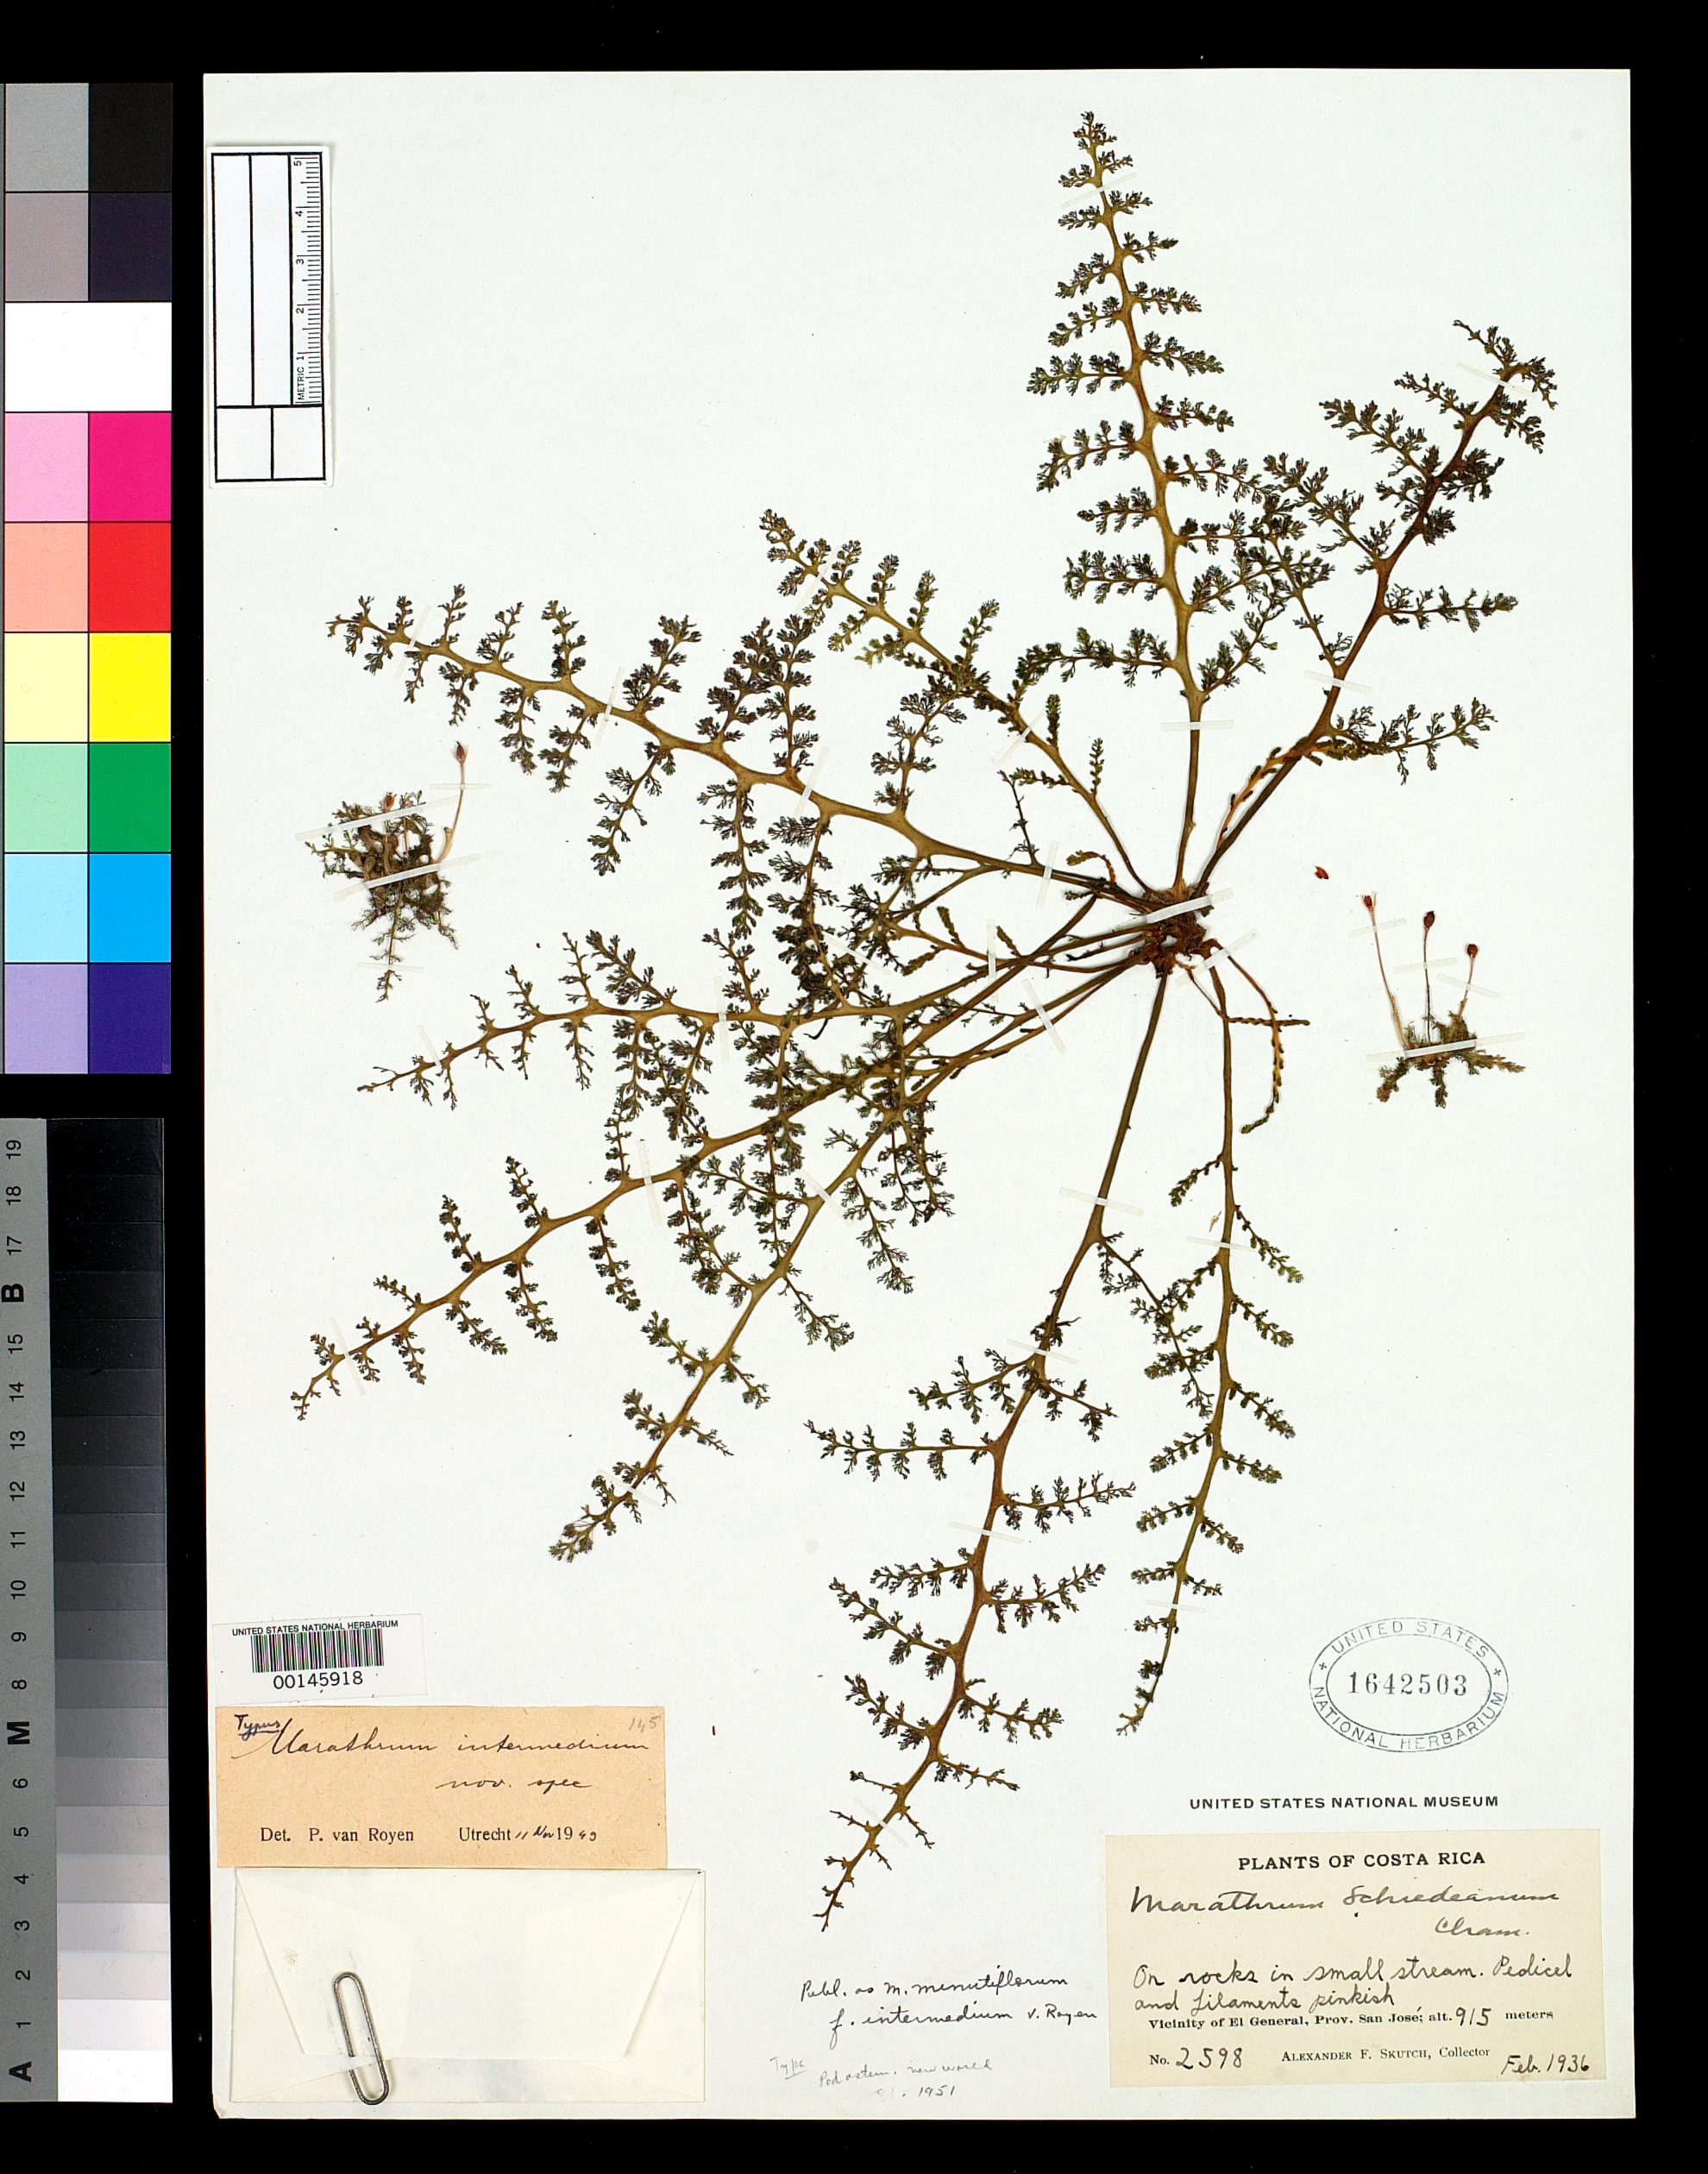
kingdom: Plantae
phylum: Tracheophyta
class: Magnoliopsida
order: Malpighiales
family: Podostemaceae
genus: Marathrum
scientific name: Marathrum minutiflorum f. intermedium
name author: P. Royen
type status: Holotype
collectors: A. F. Skutch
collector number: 2598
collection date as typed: Feb 1936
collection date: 1936-02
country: Costa Rica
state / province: San José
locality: Vicinity of El General.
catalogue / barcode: US 1642503